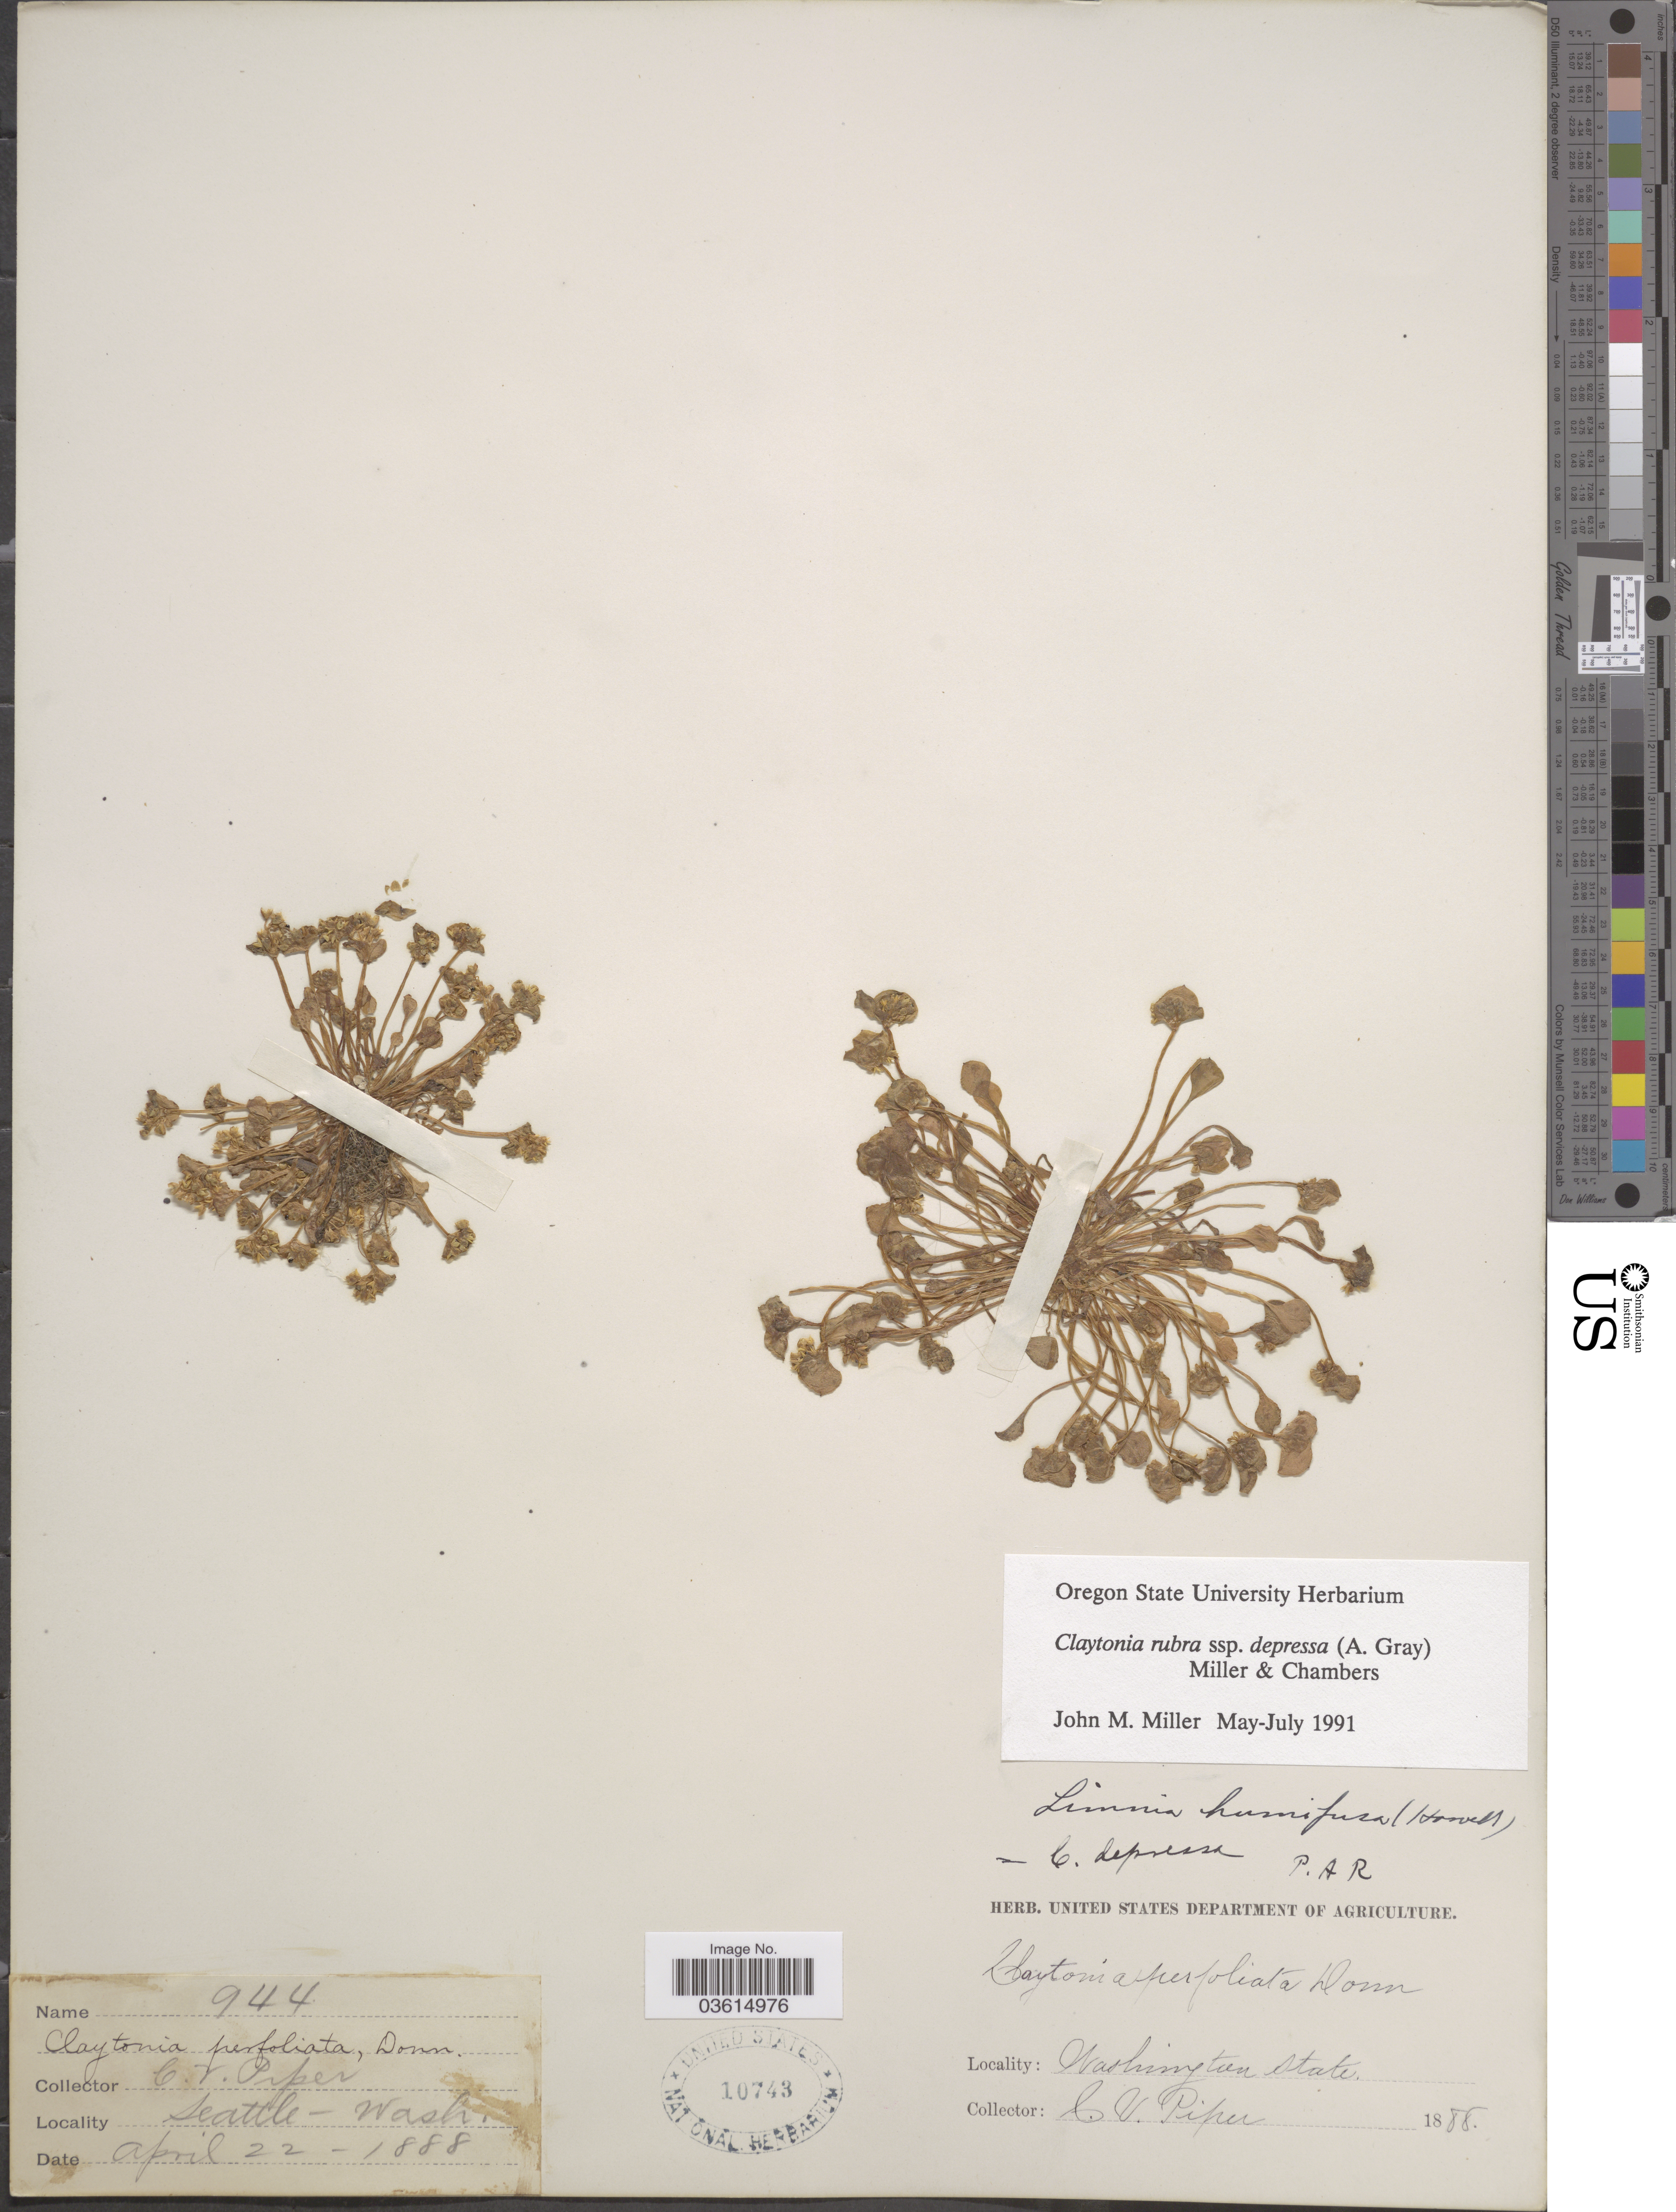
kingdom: Plantae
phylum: Tracheophyta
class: Magnoliopsida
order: Caryophyllales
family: Montiaceae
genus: Claytonia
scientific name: Claytonia rubra subsp. depressa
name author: (A. Gray) Mill. & Chambers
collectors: C. V. Piper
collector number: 944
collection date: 1888-04-22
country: United States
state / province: Washington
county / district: King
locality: Seattle.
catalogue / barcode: US 10743